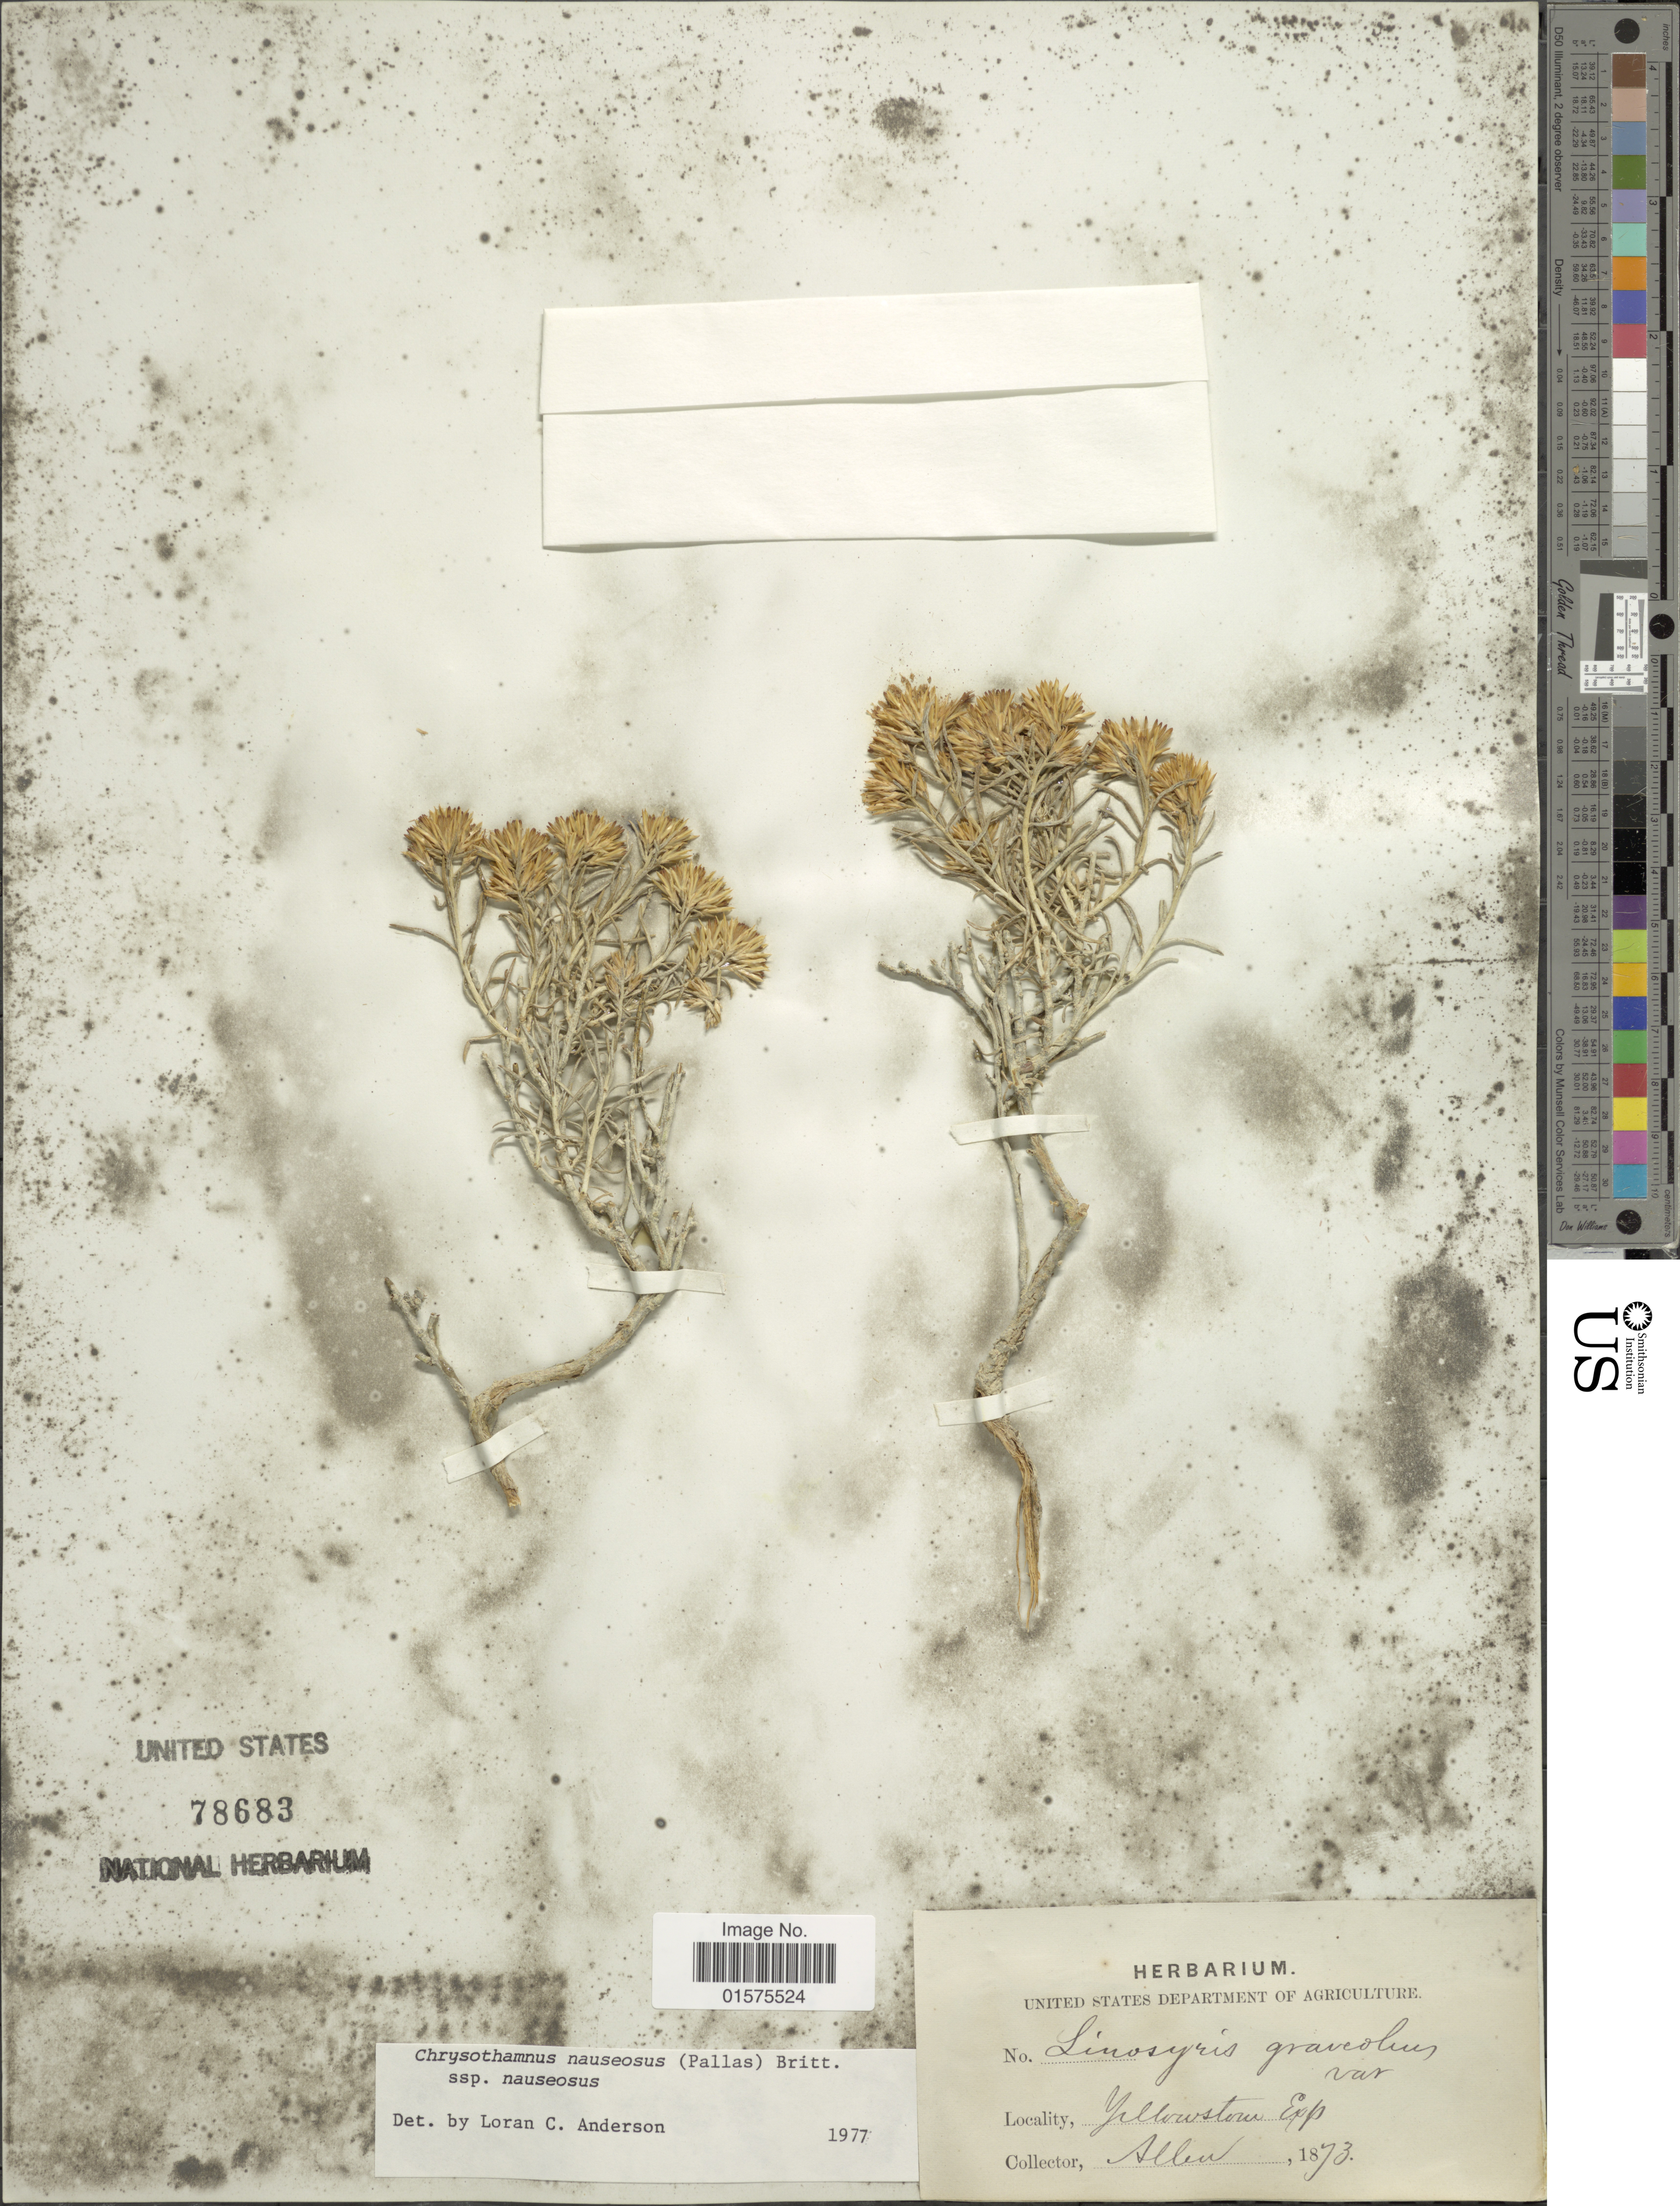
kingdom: Plantae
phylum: Tracheophyta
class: Magnoliopsida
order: Asterales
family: Asteraceae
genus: Ericameria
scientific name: Ericameria nauseosa var. nauseosa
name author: (Pall. ex Pursh) G.L. Nesom & G.I. Baird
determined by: Urbatsch, Lowell E., Curator (LSU), Louisiana State University (UNITED STATES)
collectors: -- Allen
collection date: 1873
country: United States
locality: Yellowstone Exp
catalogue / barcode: US 78683